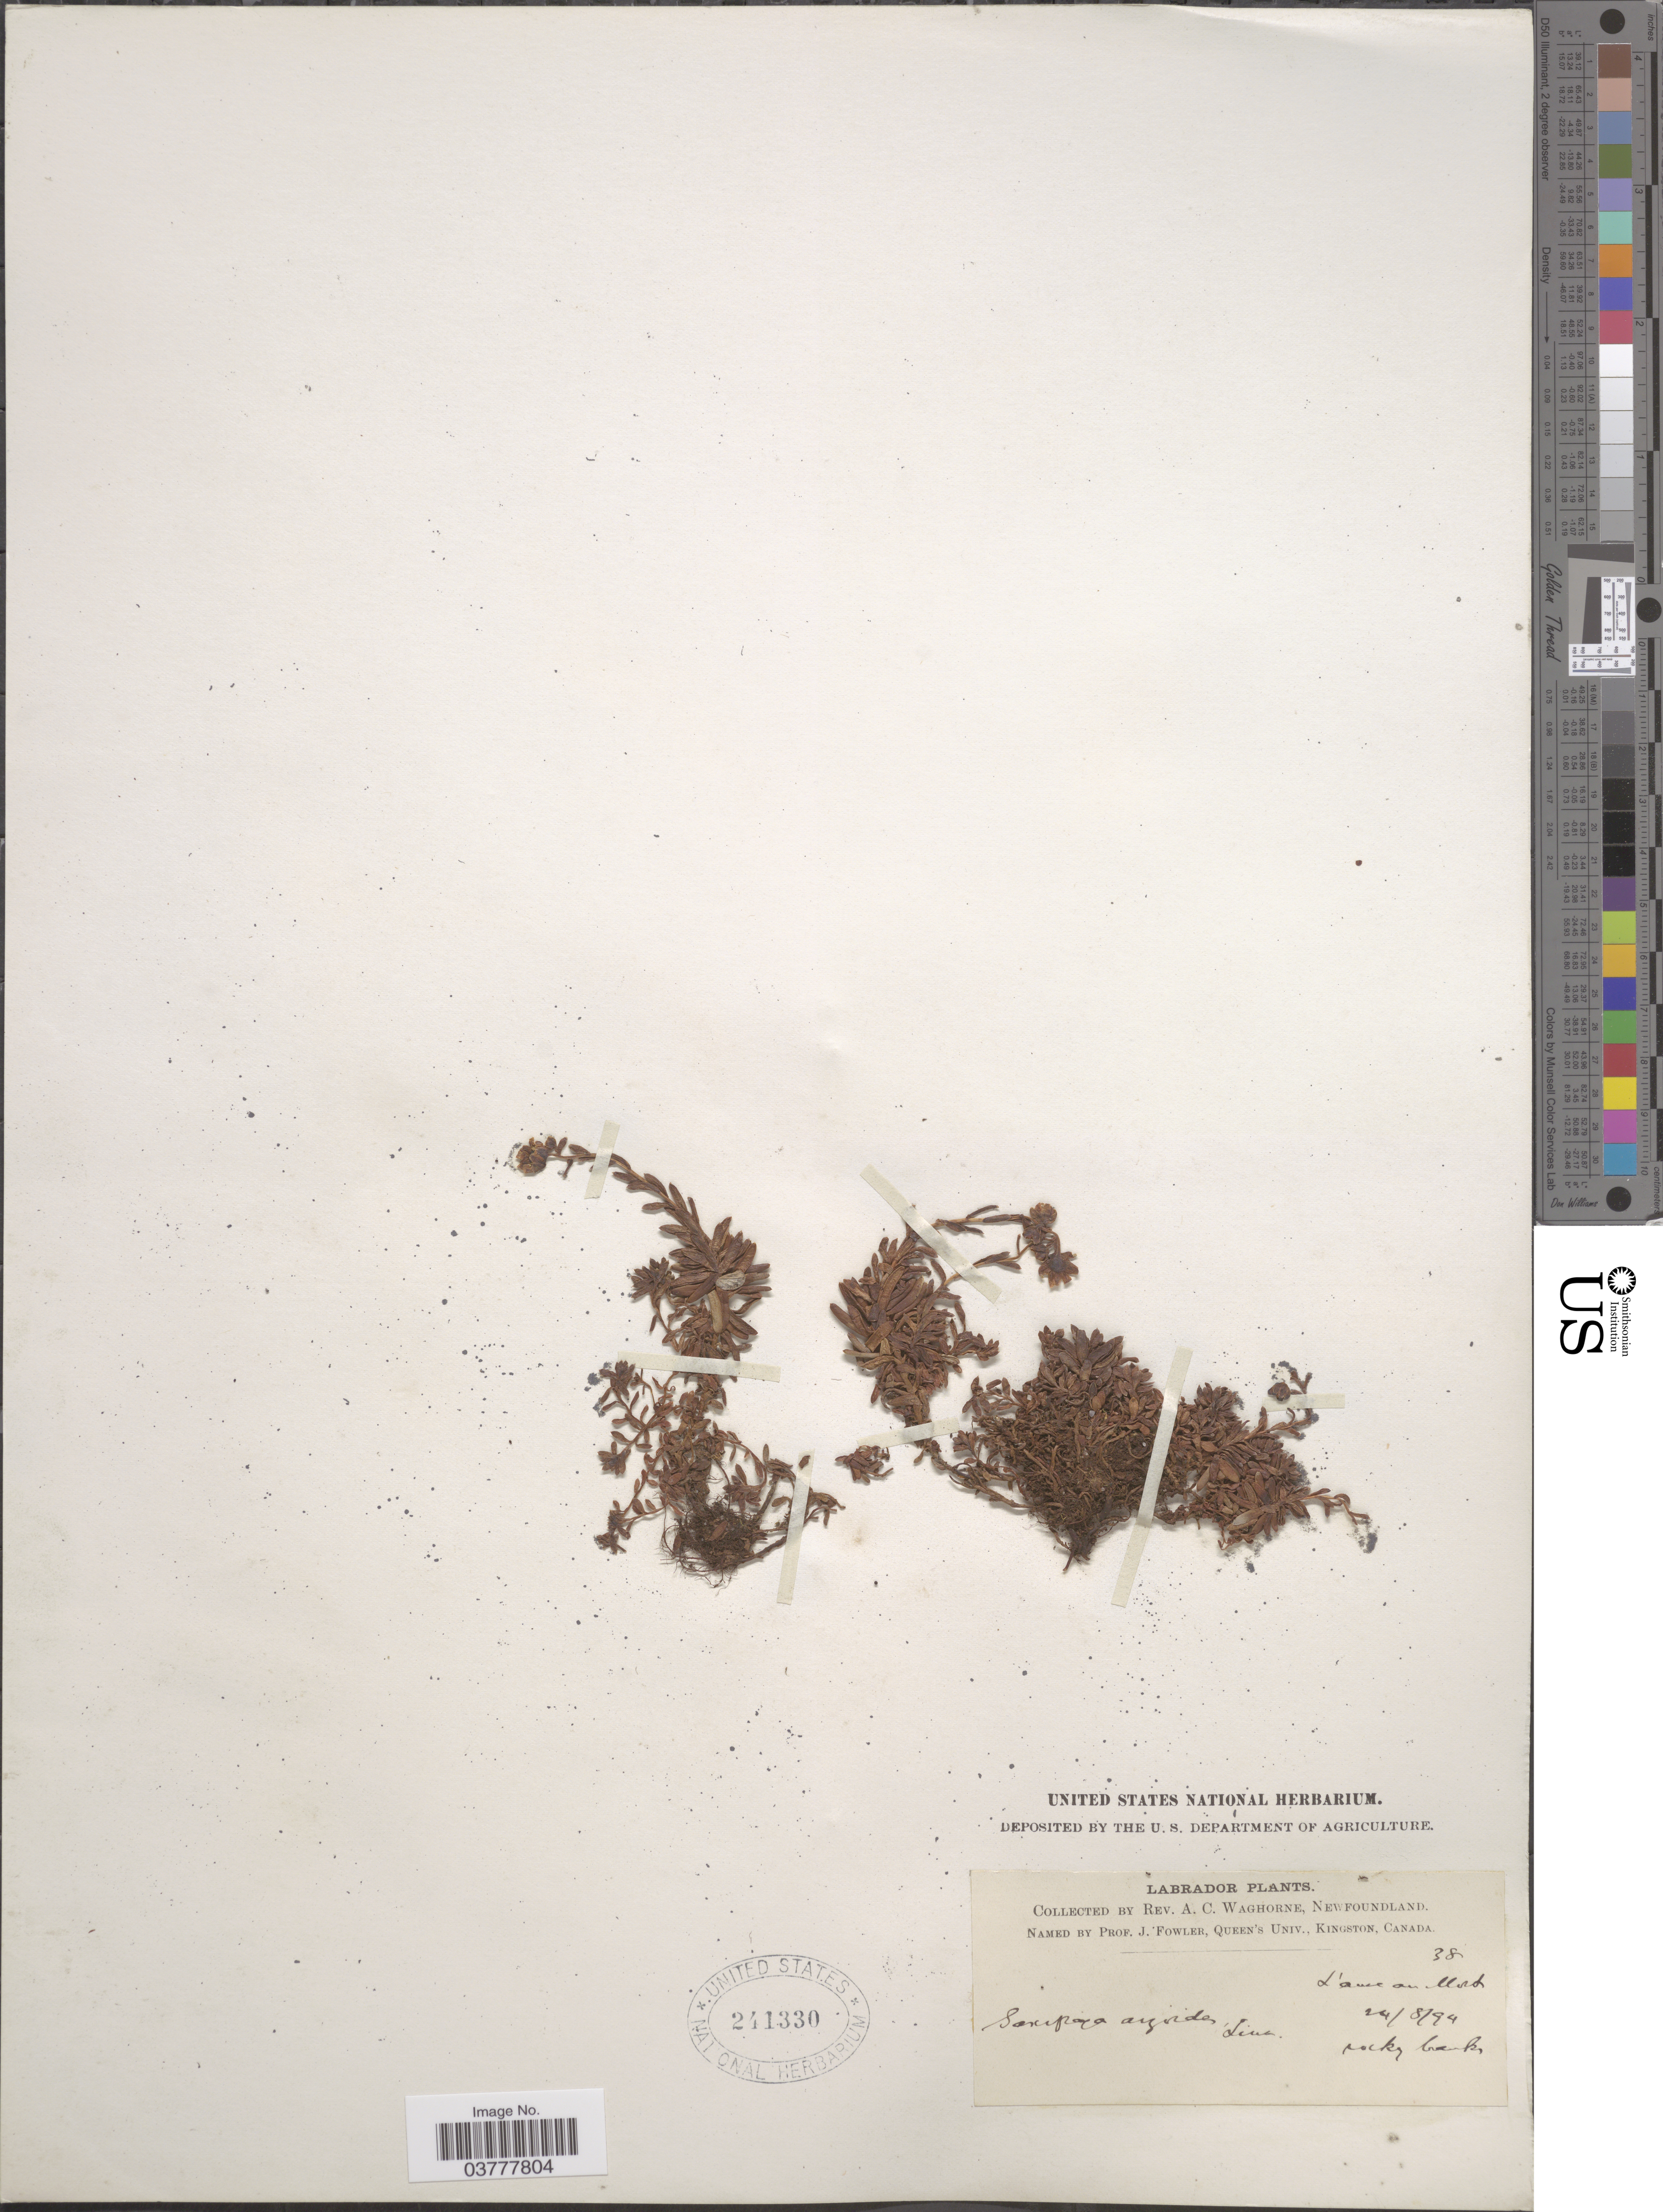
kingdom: Plantae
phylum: Tracheophyta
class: Magnoliopsida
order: Saxifragales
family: Saxifragaceae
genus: Saxifraga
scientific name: Saxifraga aizoides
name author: L.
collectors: A. Waghorne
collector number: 38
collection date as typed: Transcribed d/m/y: 24/8/94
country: Canada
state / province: Newfoundland and Labrador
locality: Labrador.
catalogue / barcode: US 241330